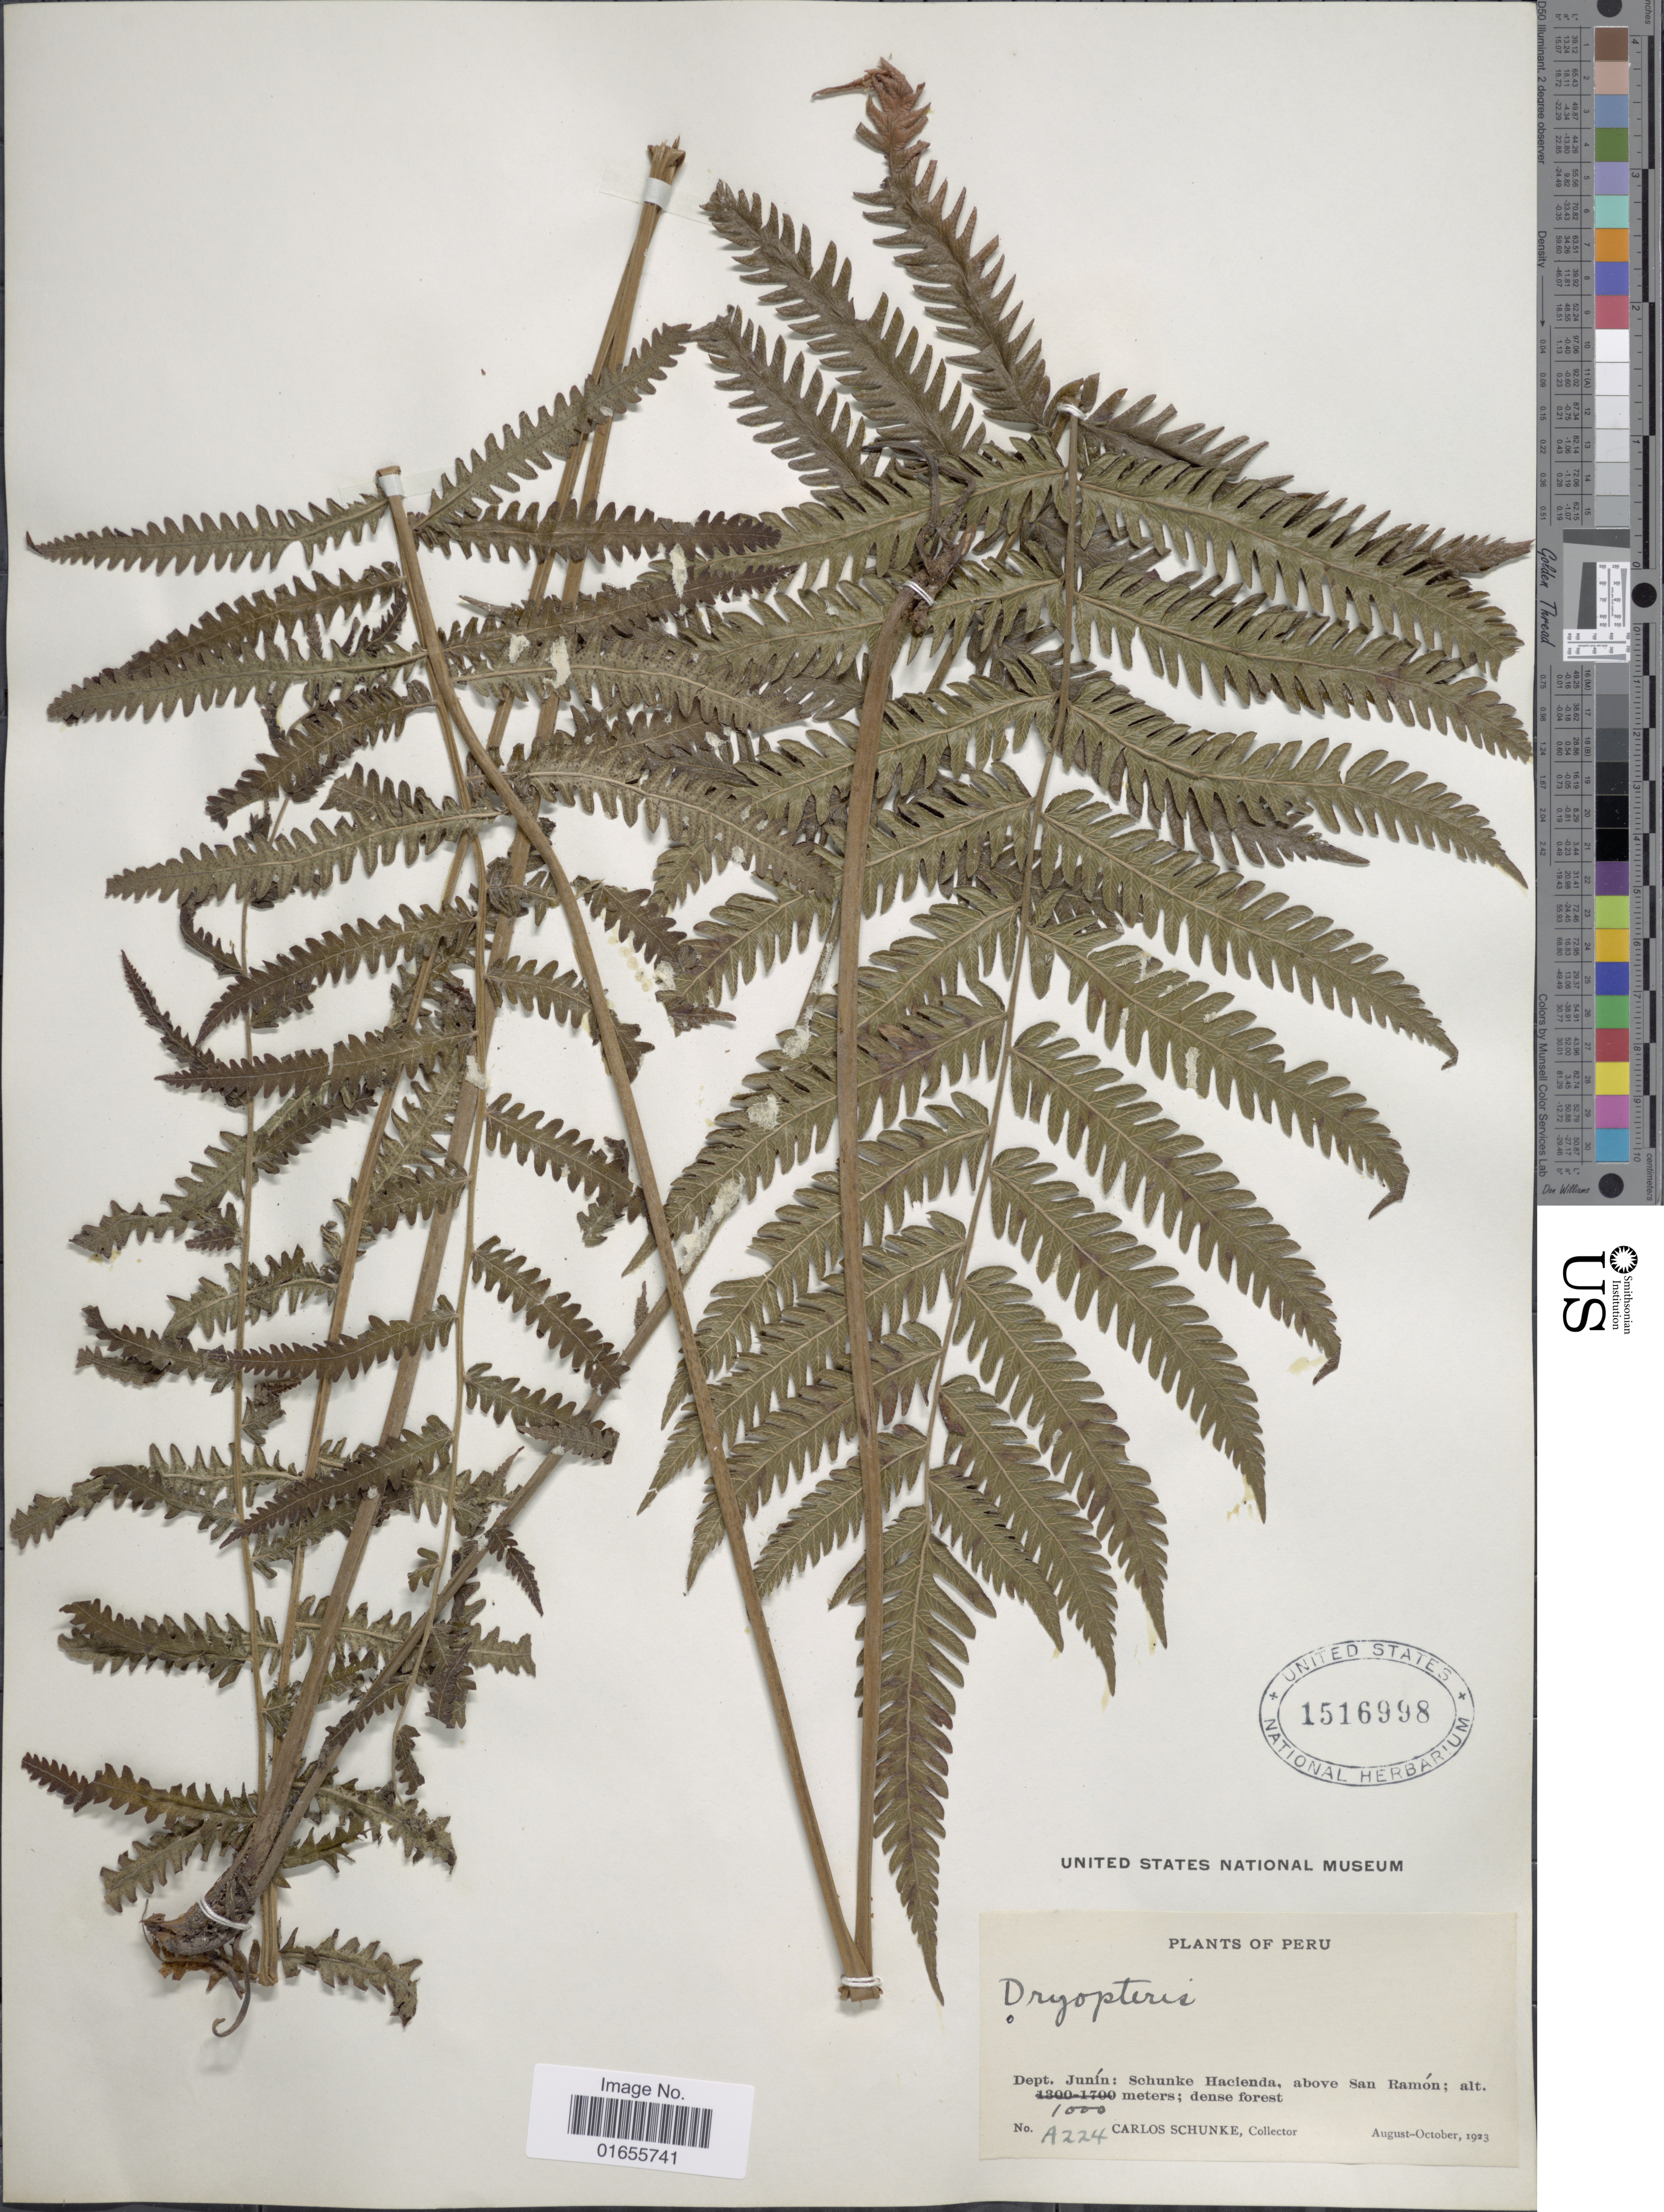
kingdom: Plantae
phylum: Tracheophyta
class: Polypodiopsida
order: Polypodiales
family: Thelypteridaceae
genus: Goniopteris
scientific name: Goniopteris sp.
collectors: C. Schunke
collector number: A224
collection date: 1923-08/1923-10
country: Peru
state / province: Junín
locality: Schunke Hacienda, above San Ramon: dense forest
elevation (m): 1000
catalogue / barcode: US 1516998